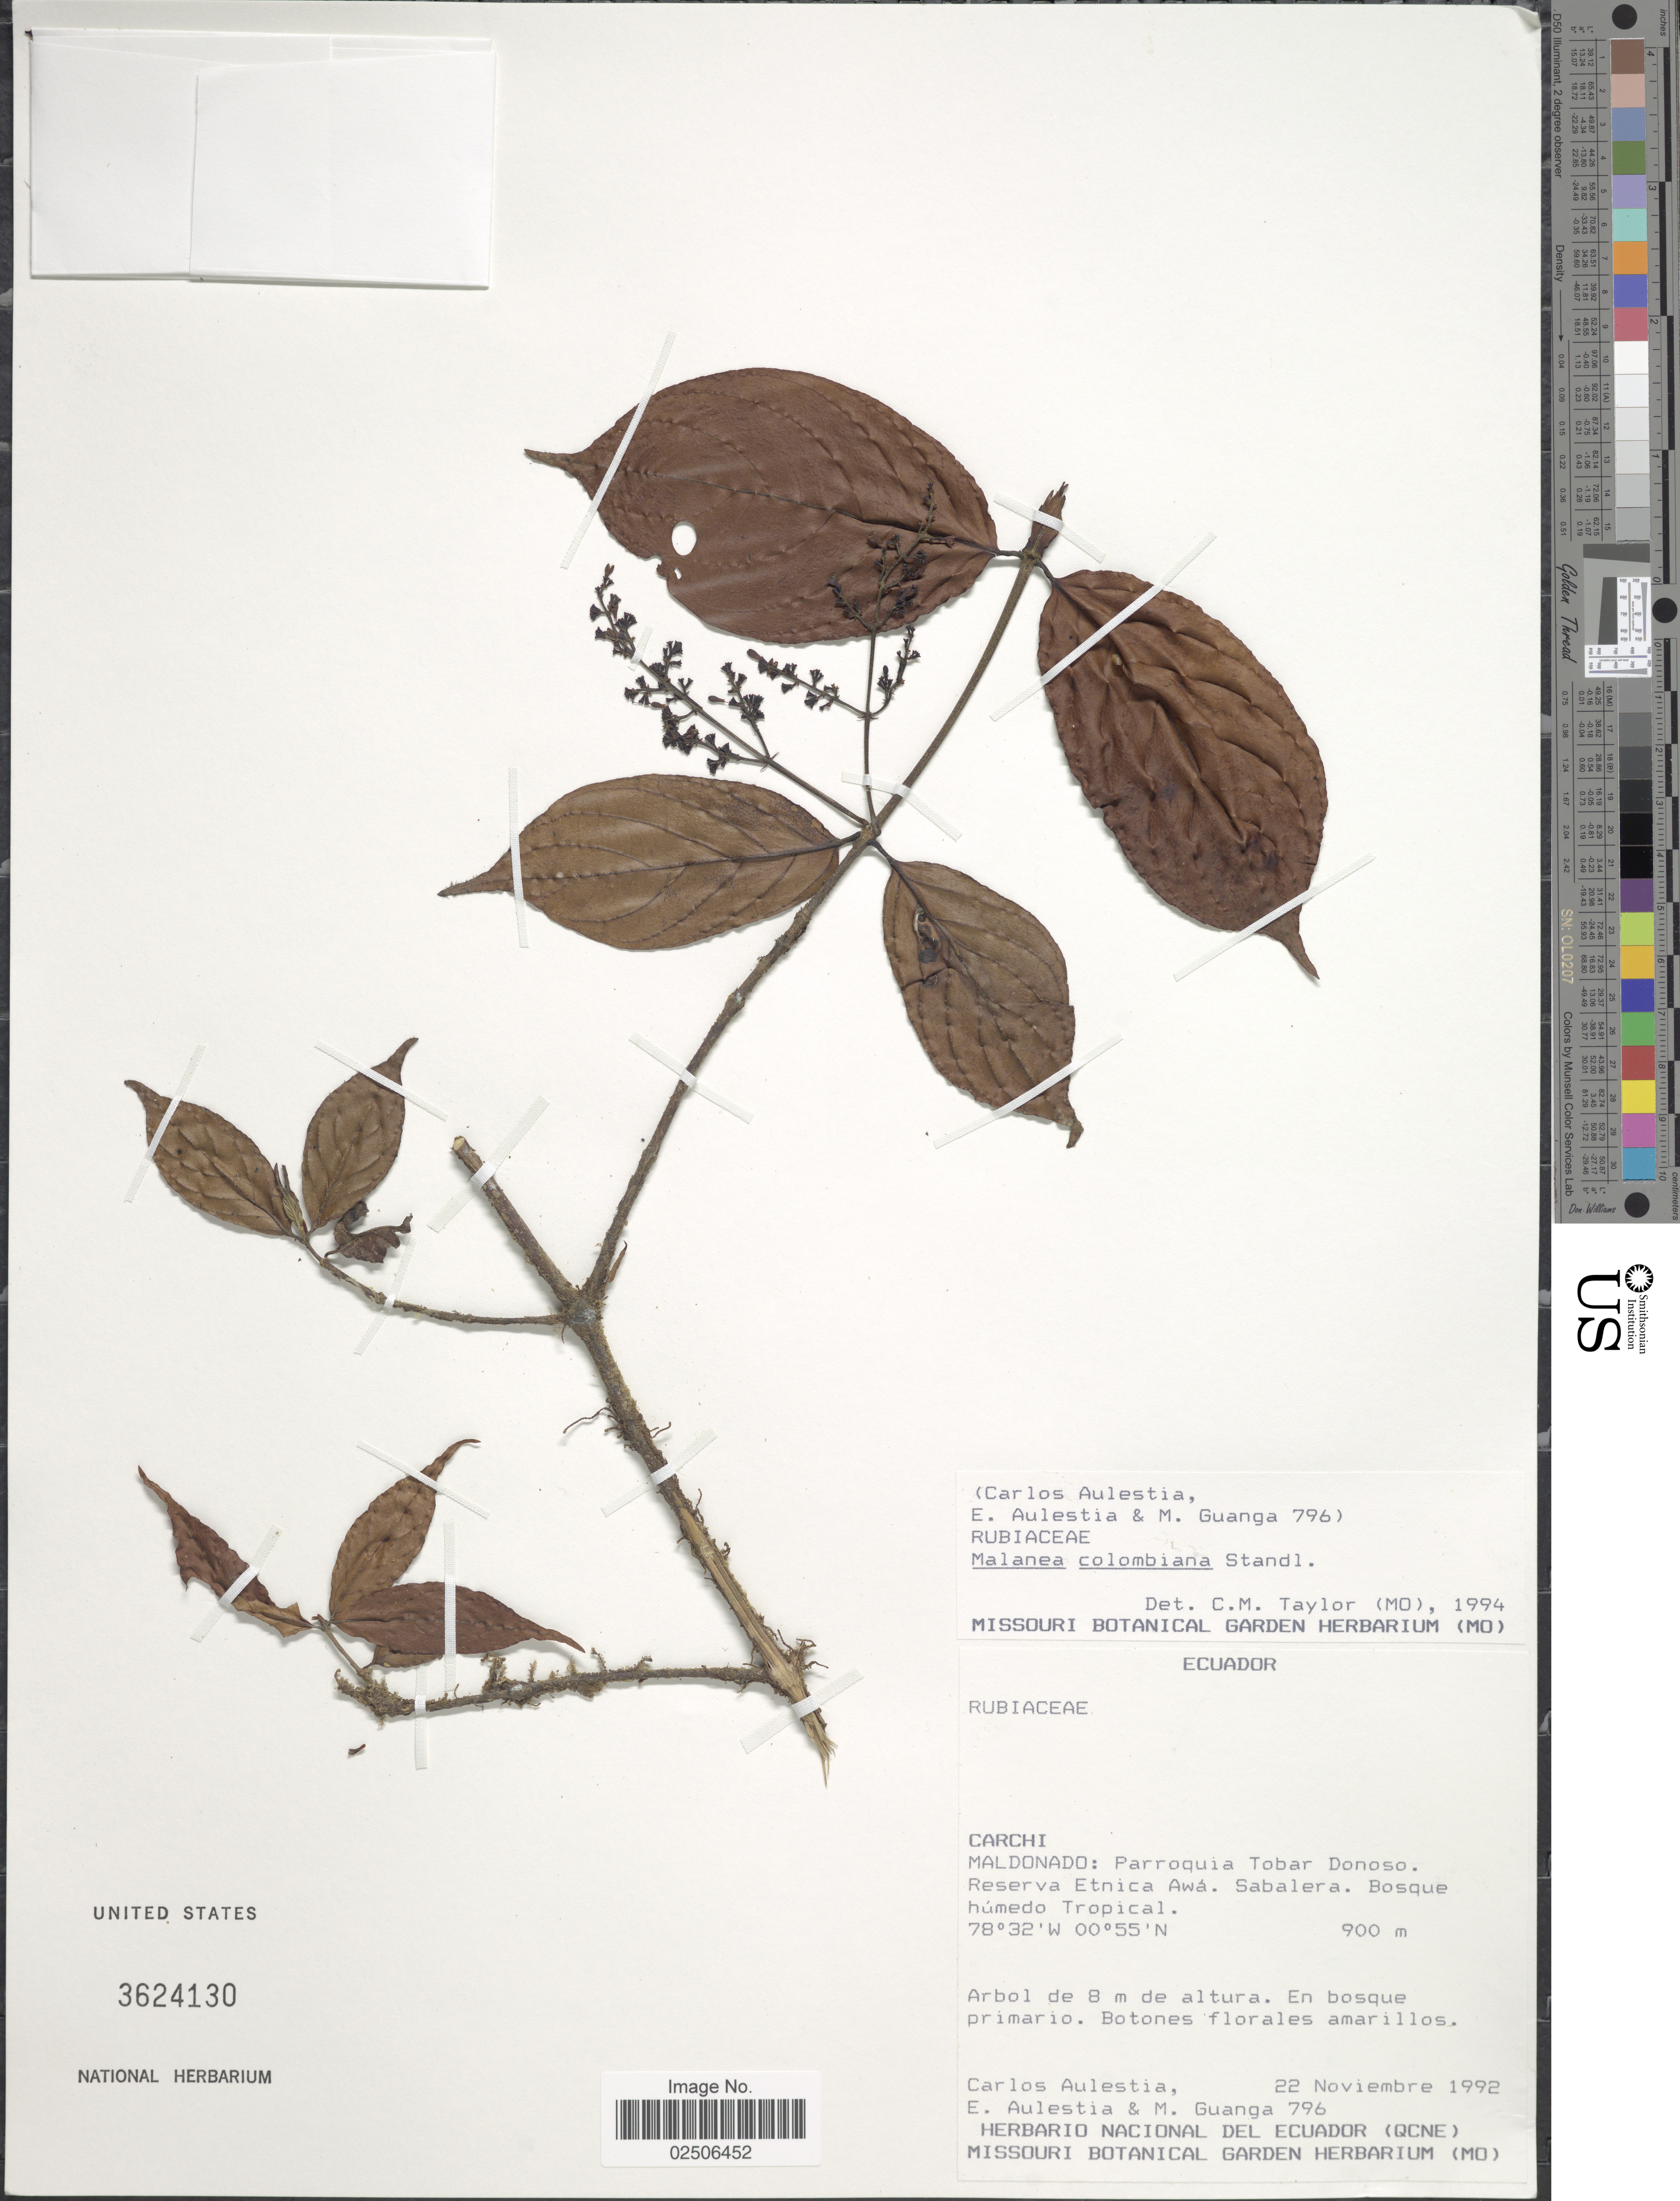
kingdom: Plantae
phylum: Tracheophyta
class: Magnoliopsida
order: Gentianales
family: Rubiaceae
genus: Malanea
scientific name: Malanea colombiana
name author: Standl.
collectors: C. Aulestia, E. Aulestia & M. Guanga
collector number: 796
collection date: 1992-11-22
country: Ecuador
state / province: Carchi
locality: Maldonado: Parroquia Tobar Donoso, Reserva Etnica Awa. Sabalera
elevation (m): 900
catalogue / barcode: US 3624130